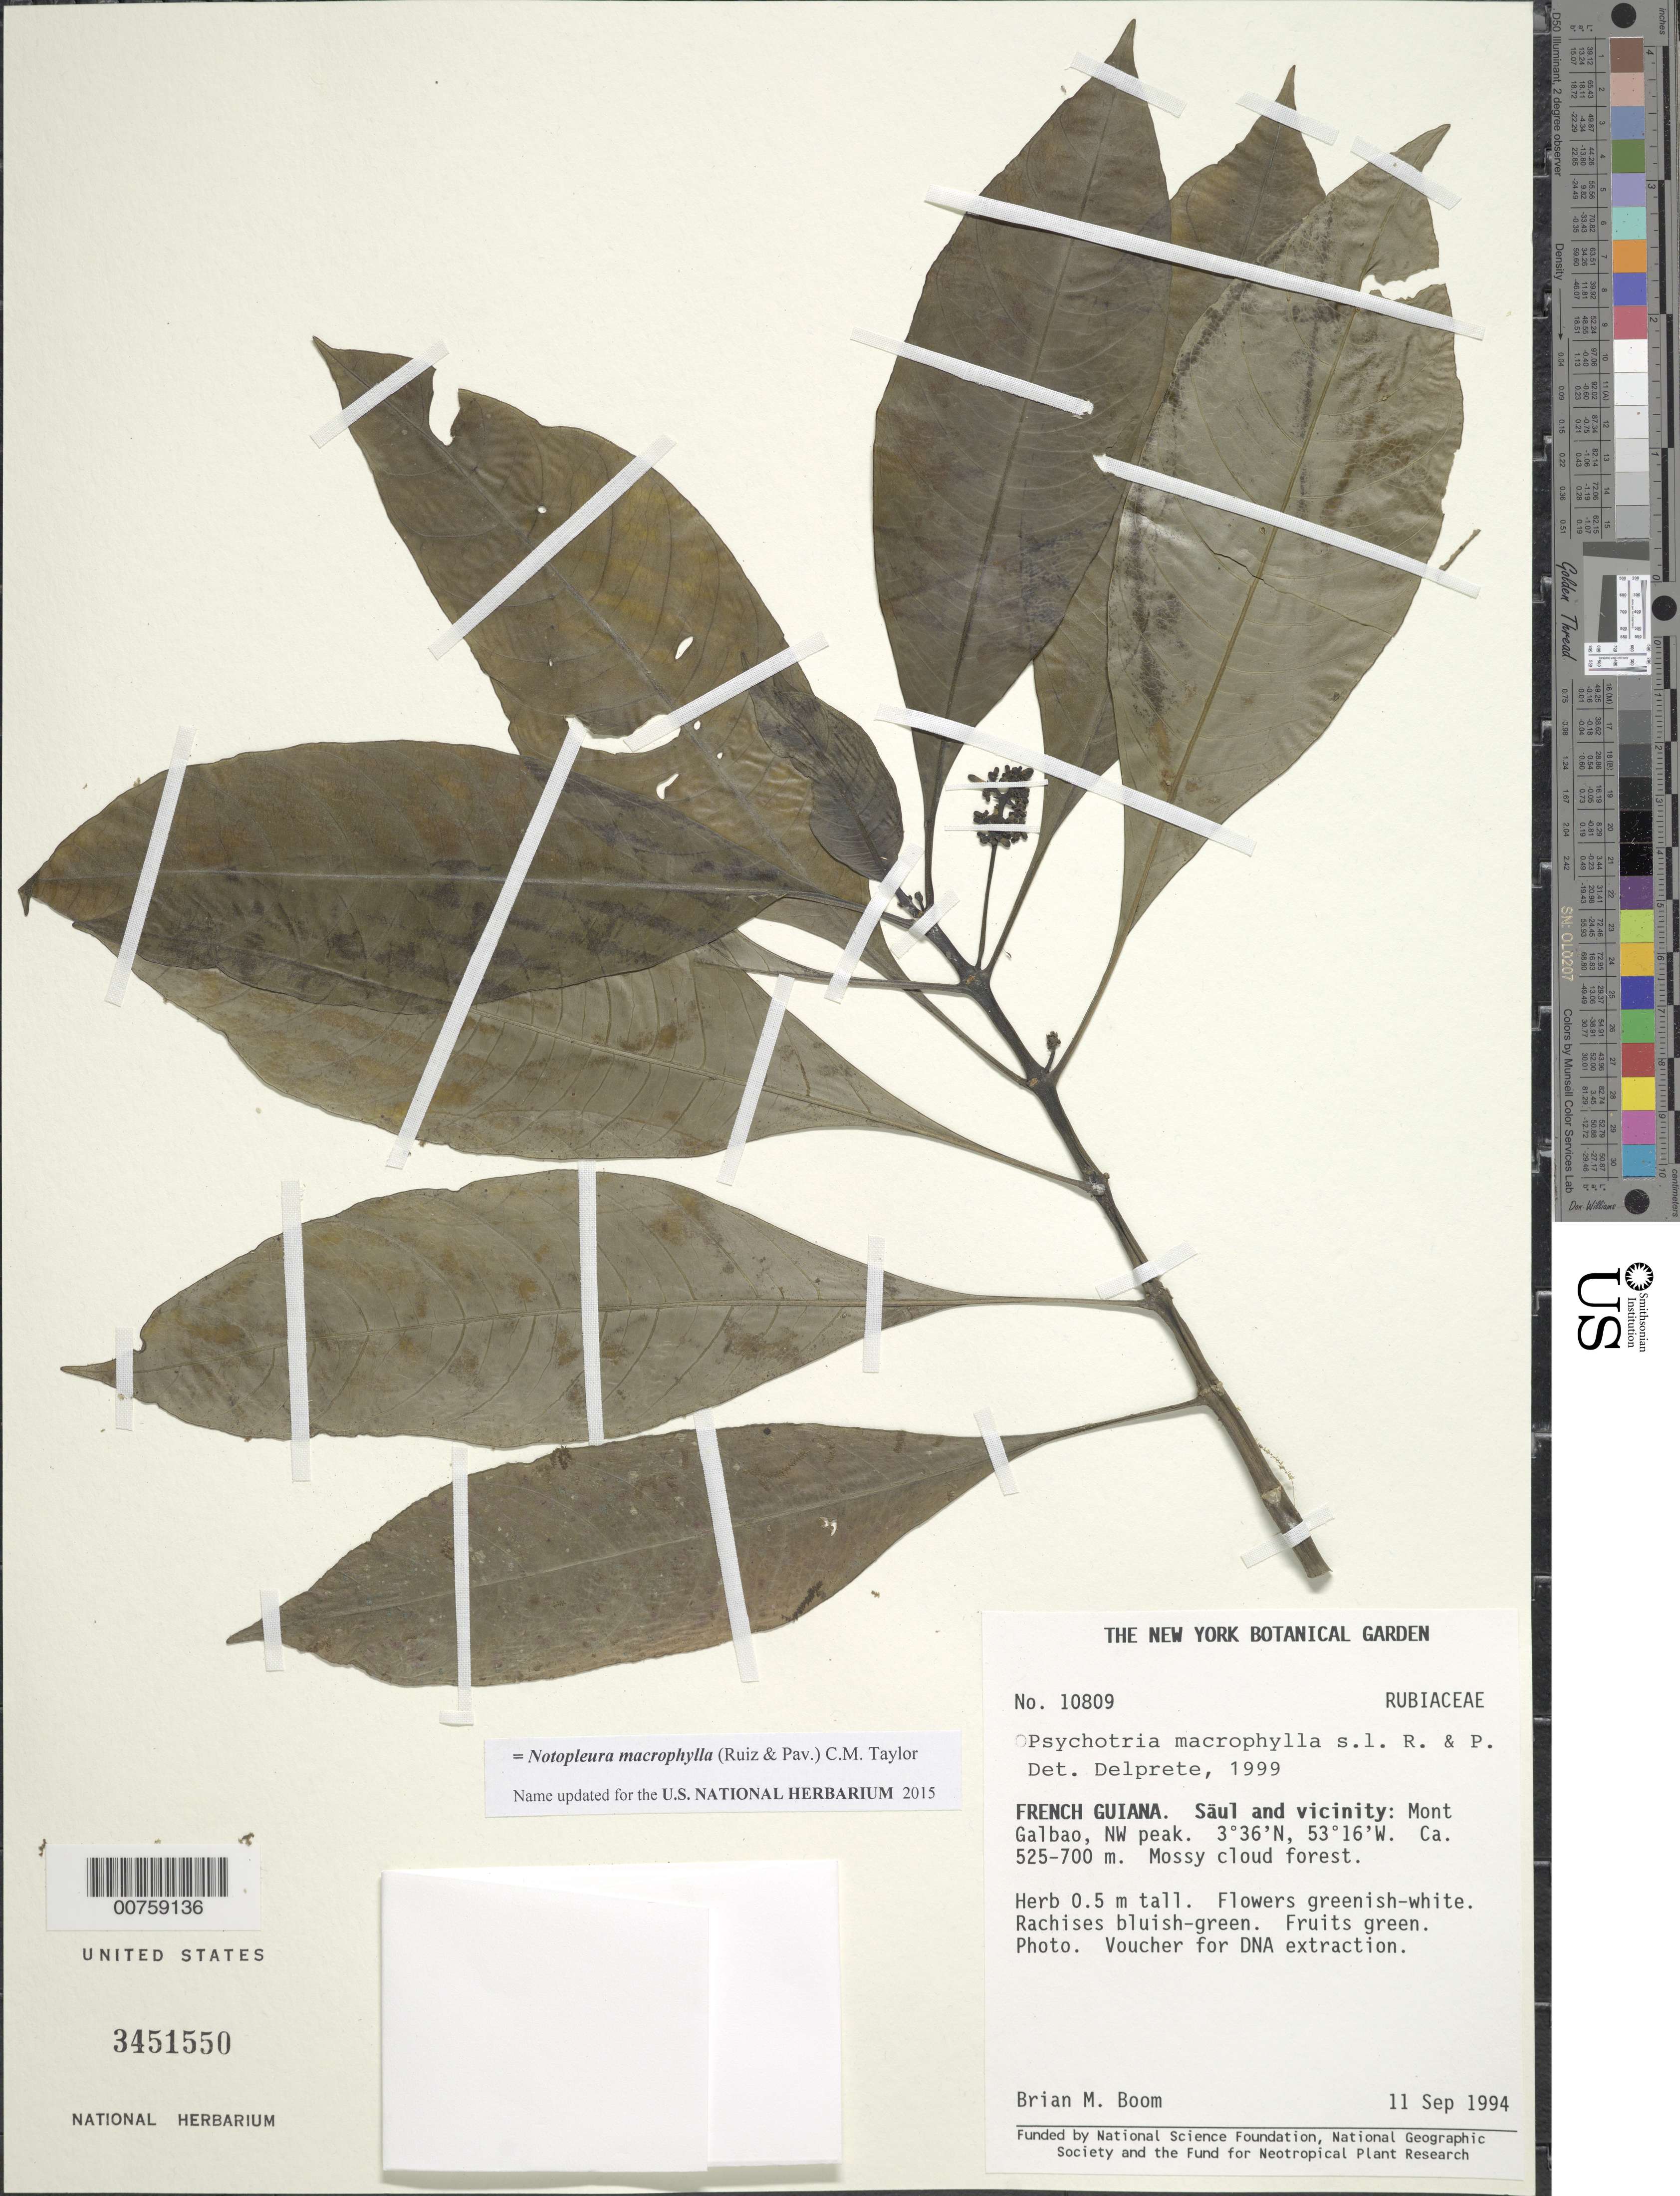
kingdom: Plantae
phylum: Tracheophyta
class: Magnoliopsida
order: Gentianales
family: Rubiaceae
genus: Psychotria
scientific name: Psychotria macrophylla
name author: Ruiz & Pav.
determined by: Delprete, P. G., Herb. de Guyane Cay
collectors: B. M. Boom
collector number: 10809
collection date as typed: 11-Sep-94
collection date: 1994-09-11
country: French Guiana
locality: Saül, Mont Galbao, NW peak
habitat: Mossy cloud forest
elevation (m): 525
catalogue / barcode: US 3451550